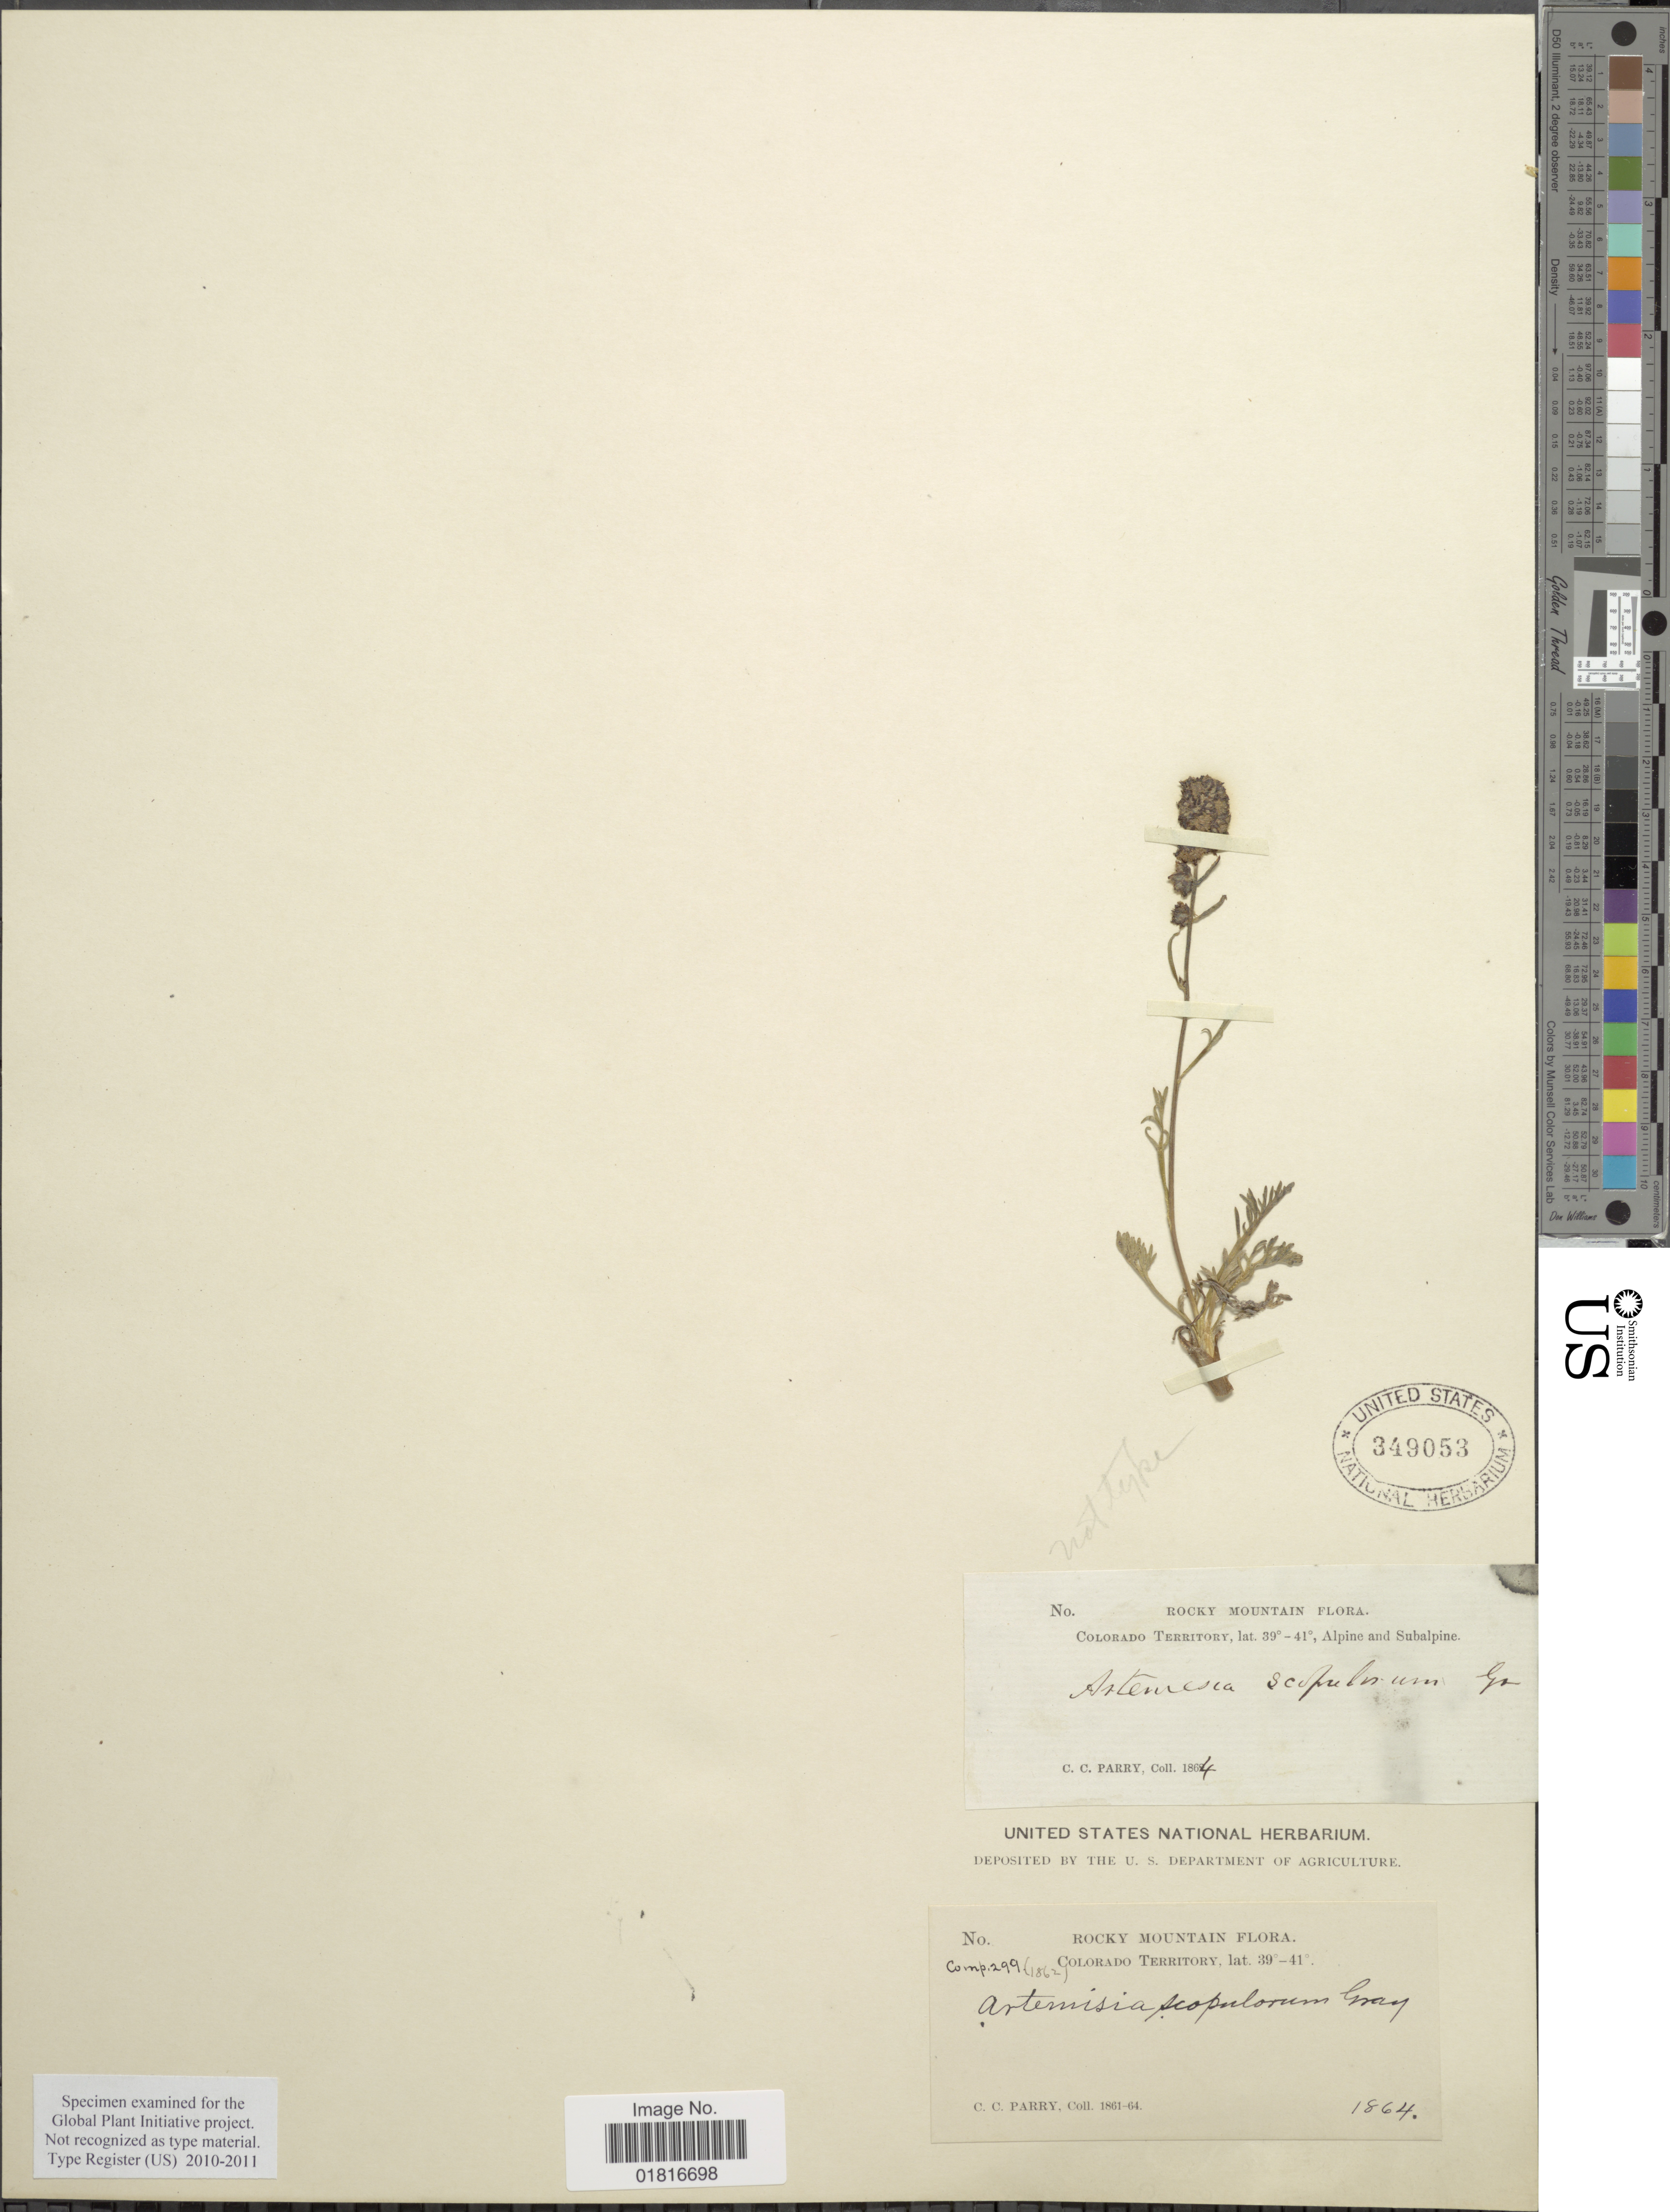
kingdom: Plantae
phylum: Tracheophyta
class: Magnoliopsida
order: Asterales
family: Asteraceae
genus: Artemisia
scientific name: Artemisia scopulorum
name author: A. Gray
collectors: C. C. Parry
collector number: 1862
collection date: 1864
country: United States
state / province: Colorado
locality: Rocky Mountain, Colorado Territory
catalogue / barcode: US 349053